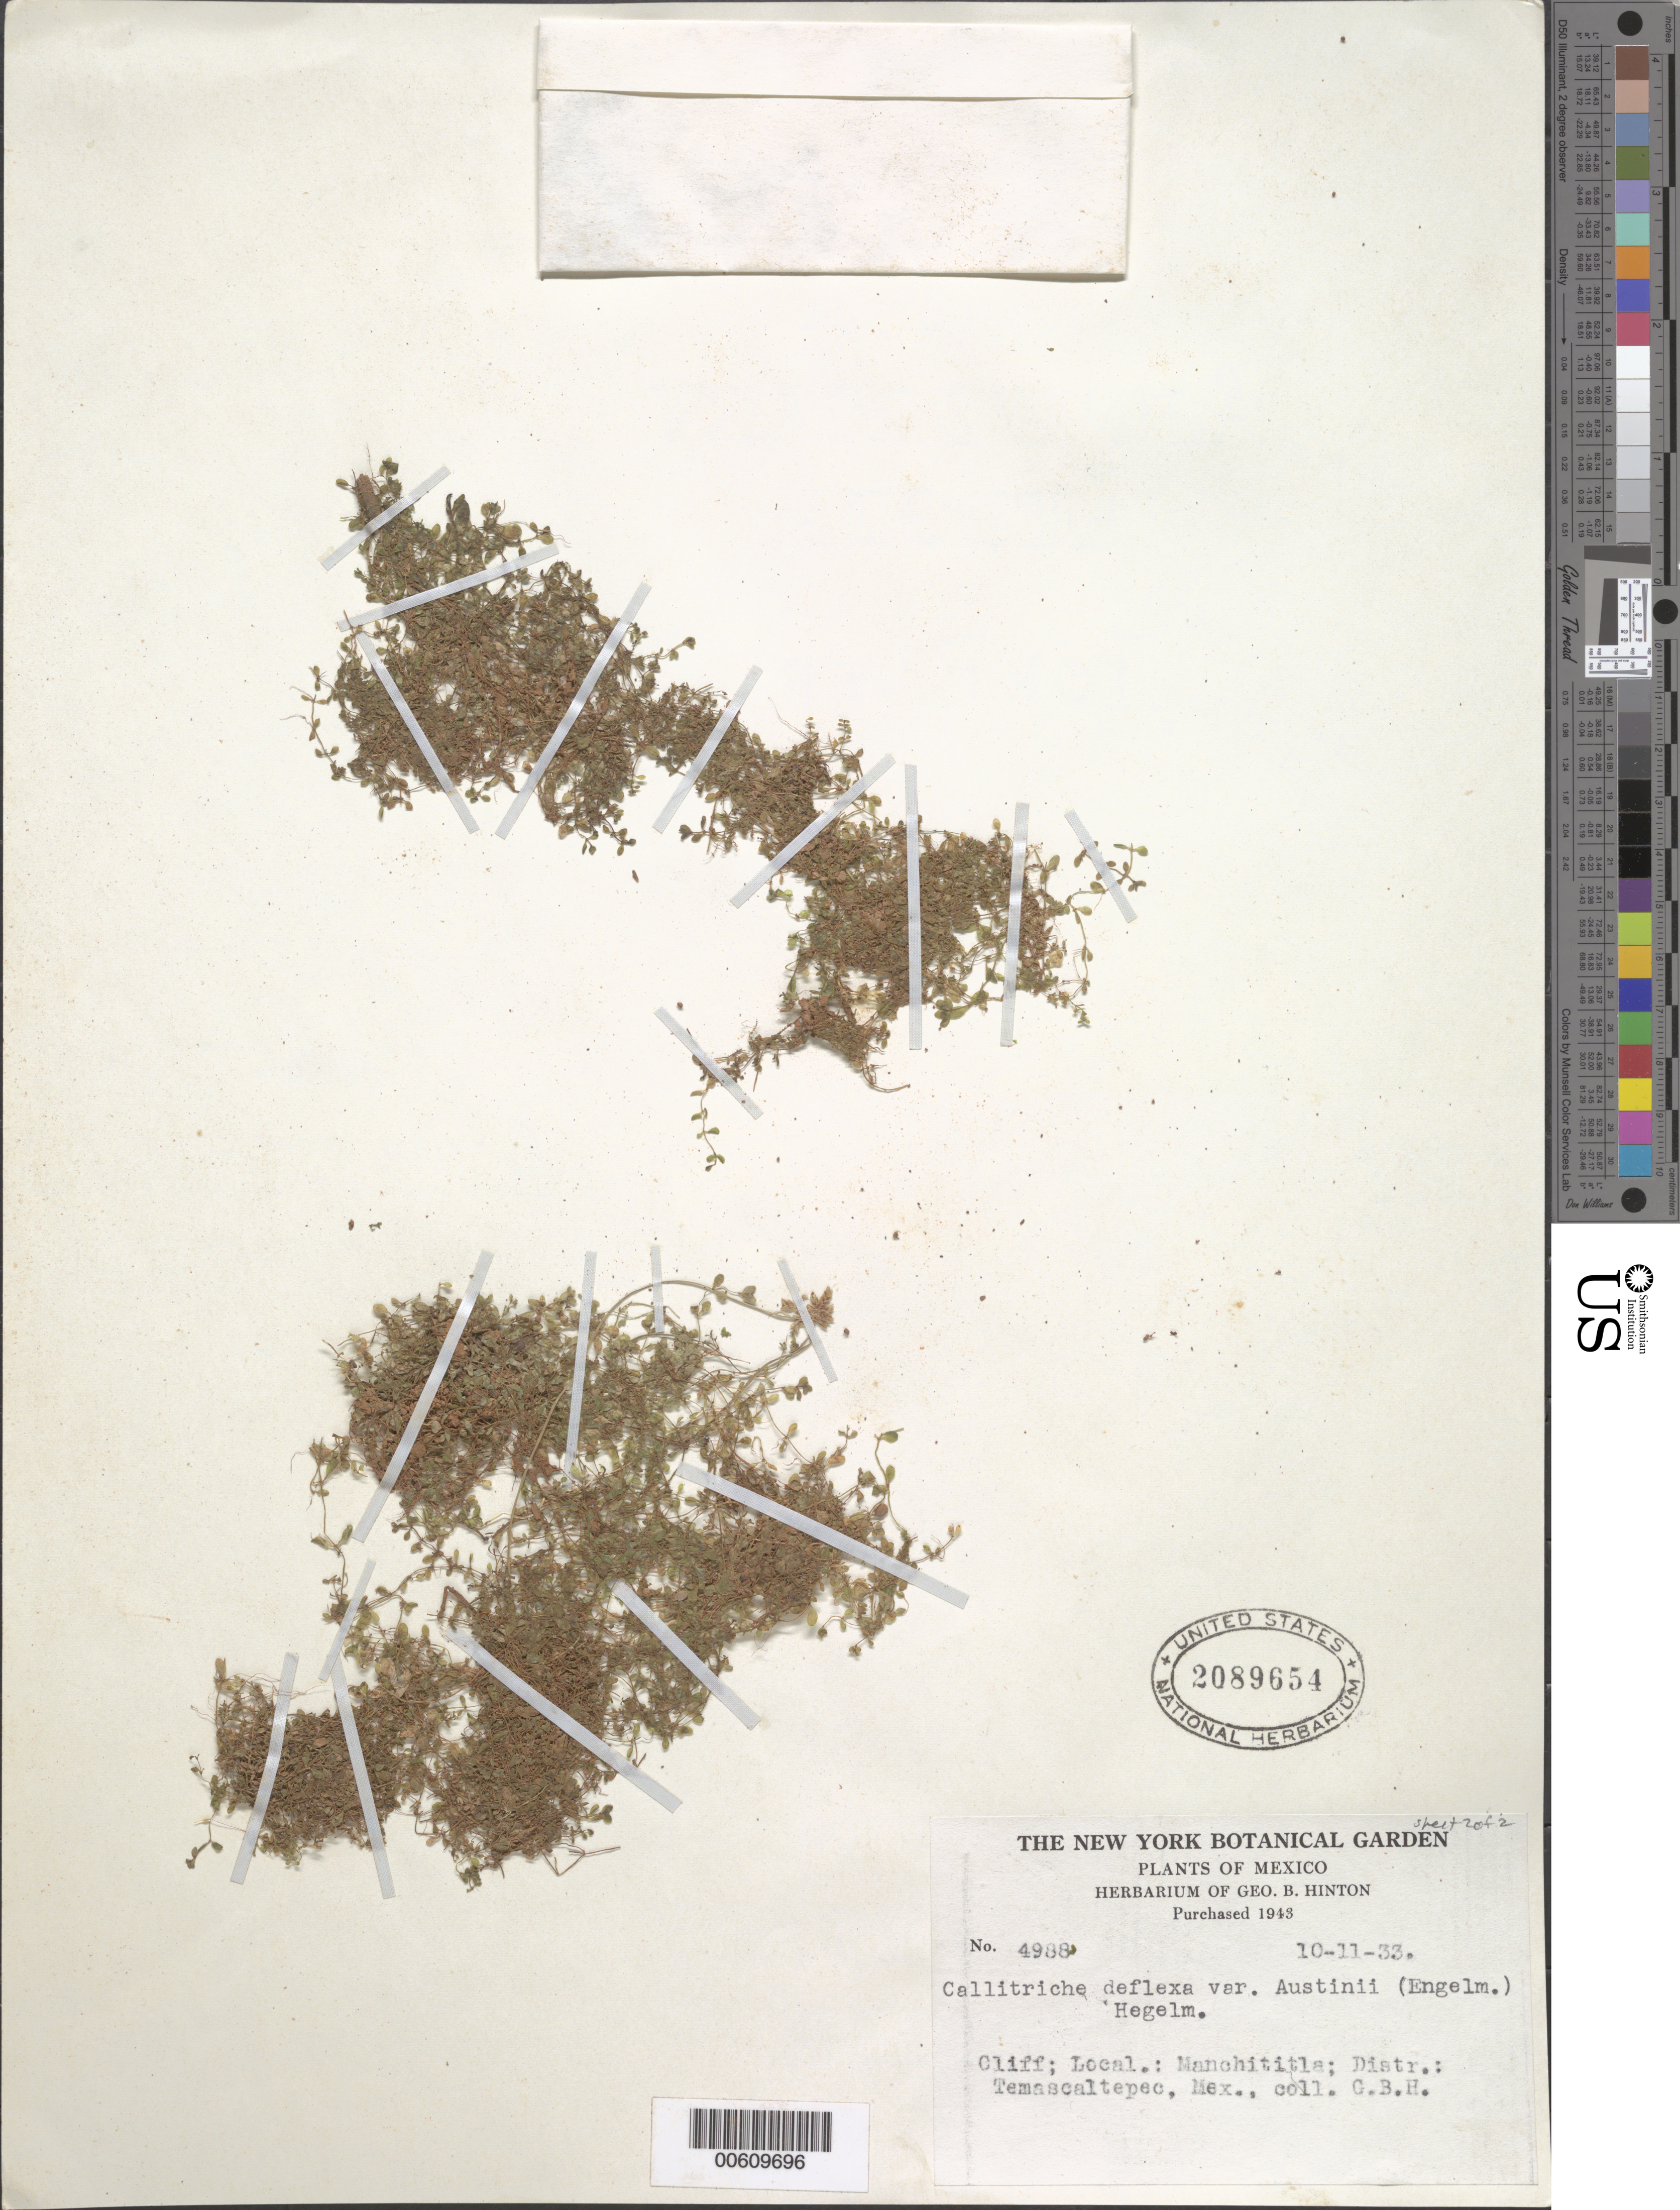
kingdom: Plantae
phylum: Tracheophyta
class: Magnoliopsida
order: Lamiales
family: Plantaginaceae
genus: Callitriche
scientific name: Callitriche deflexa var. austini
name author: (Engelm.) Hegelm.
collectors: G. B. Hinton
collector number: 4988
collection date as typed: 10 Nov 1933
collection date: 1933-11-10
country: Mexico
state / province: México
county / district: Temascaltepec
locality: Nanchititla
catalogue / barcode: US 2089654